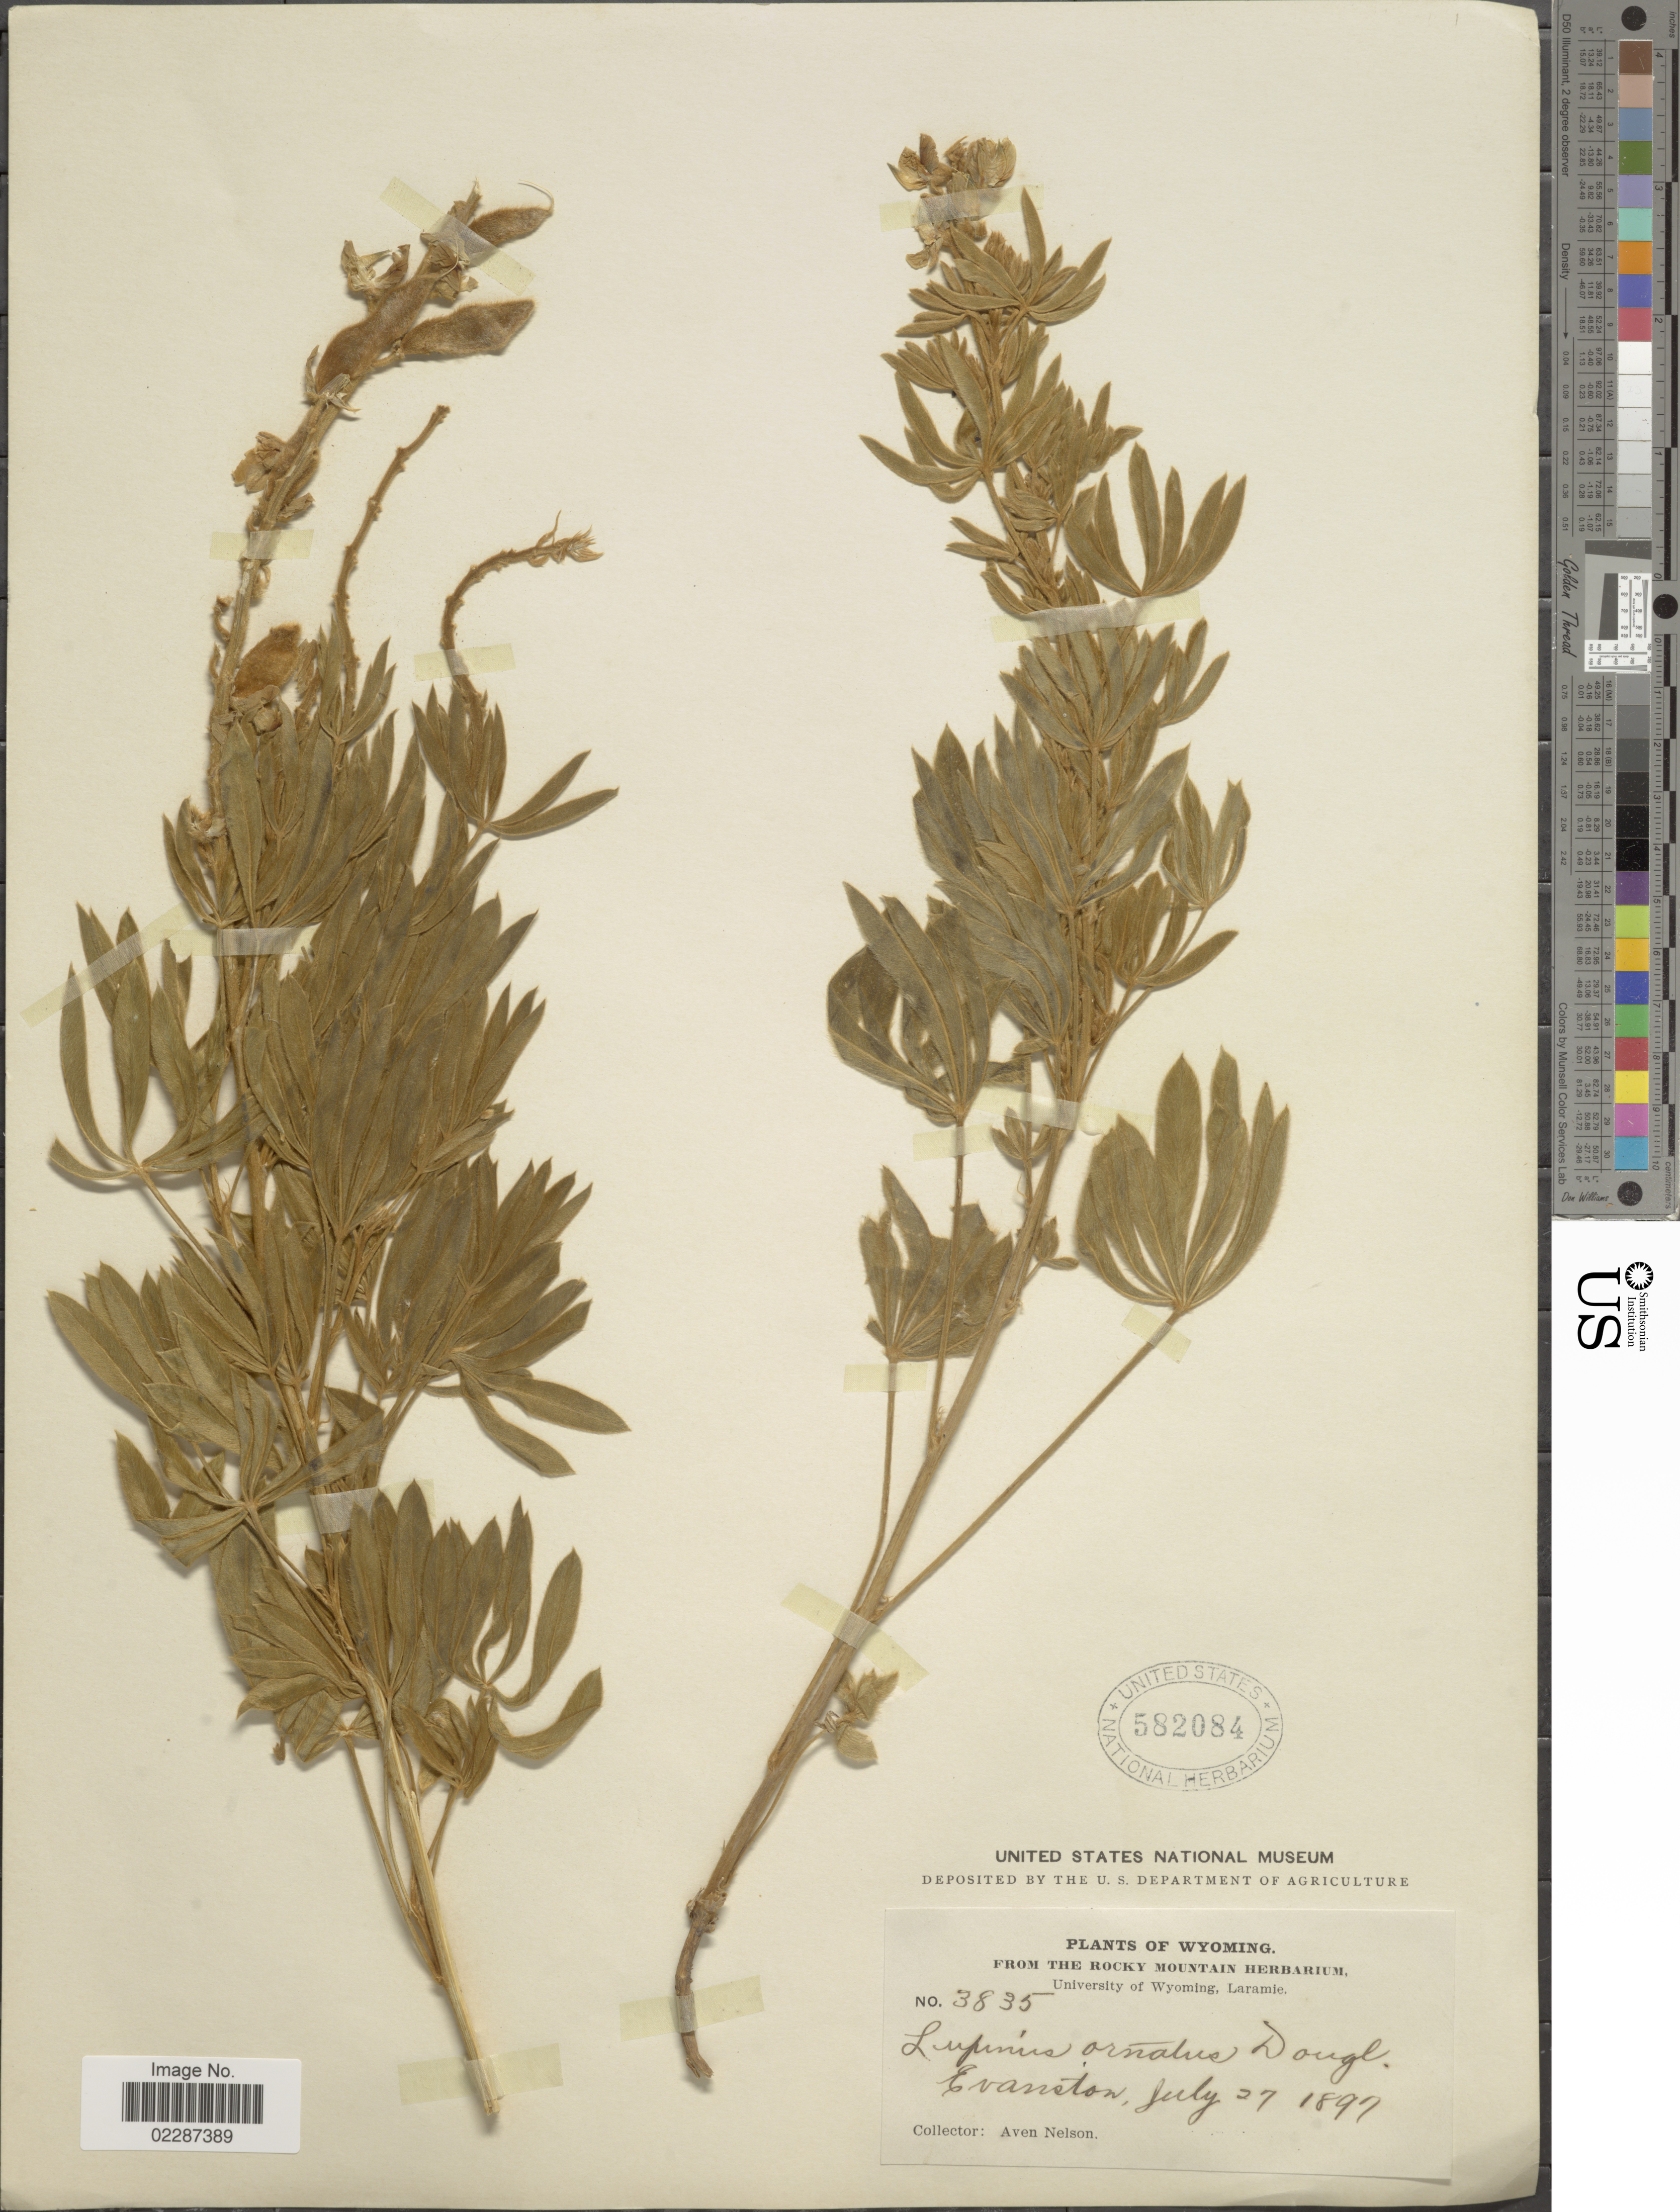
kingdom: Plantae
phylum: Tracheophyta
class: Magnoliopsida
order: Fabales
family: Fabaceae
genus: Lupinus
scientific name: Lupinus sericeus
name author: Pursh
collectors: A. Nelson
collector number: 3835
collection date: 1897-07-27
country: United States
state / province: Wyoming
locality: Evanston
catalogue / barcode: US 582084